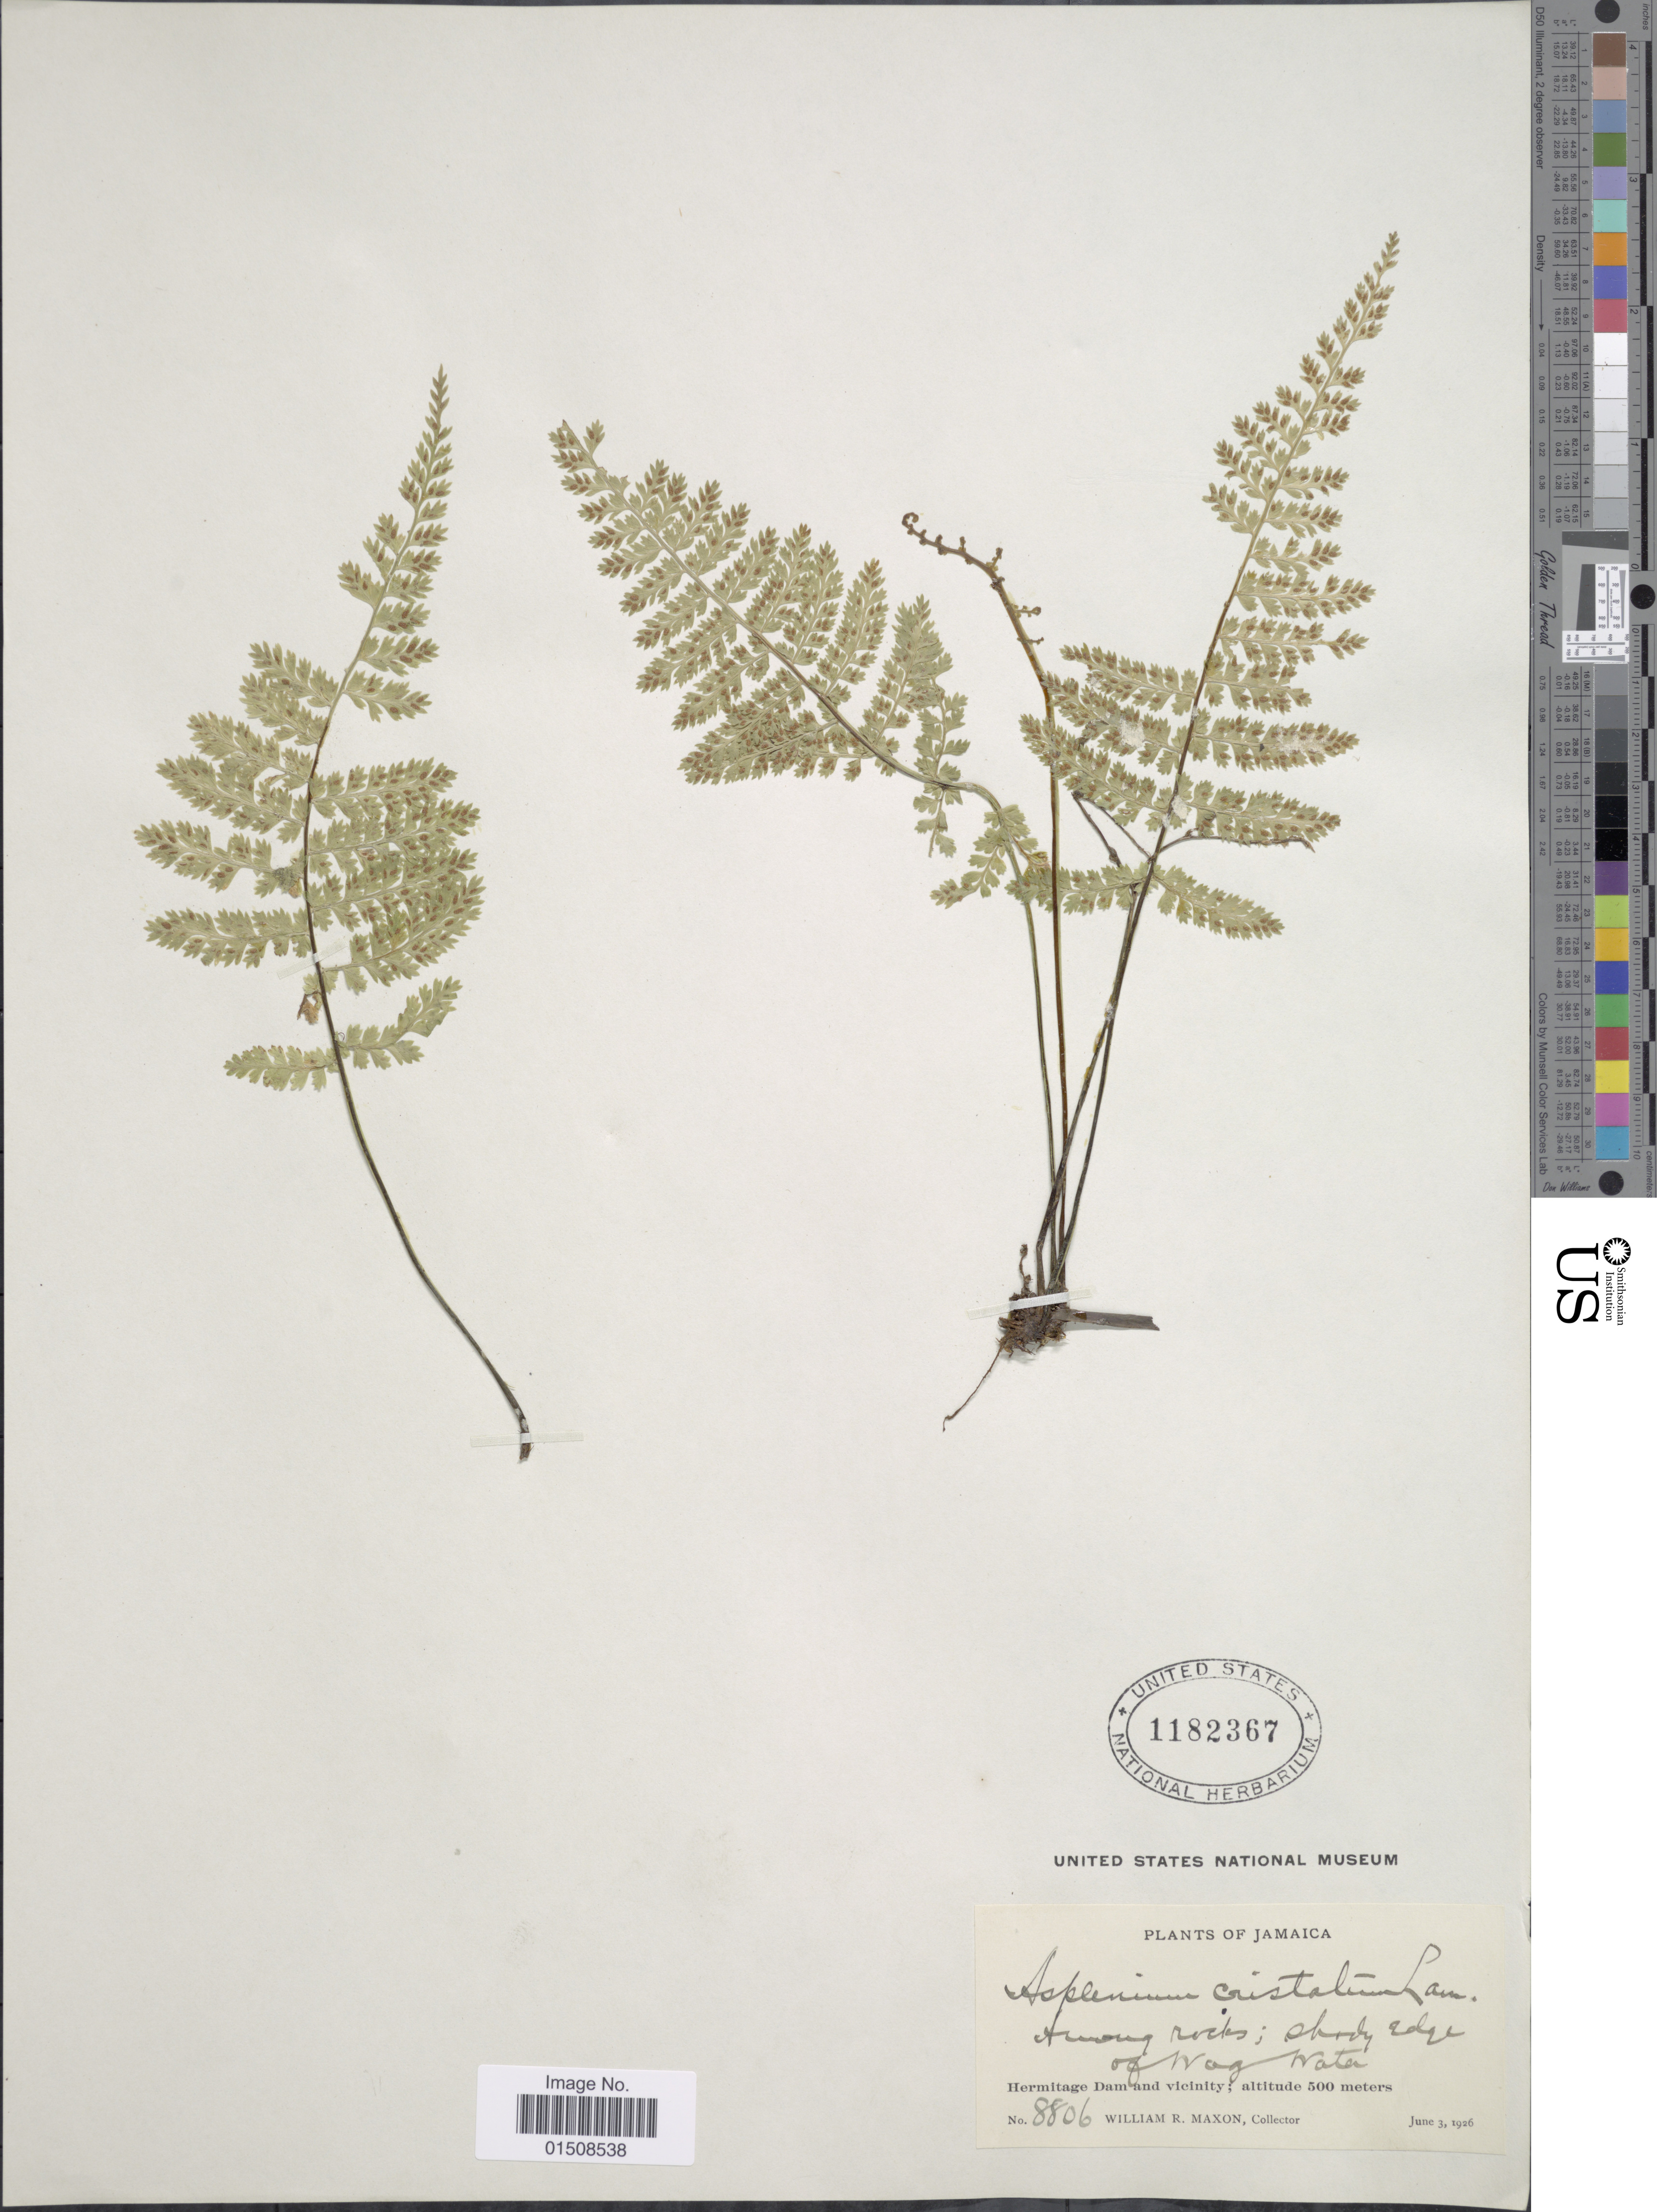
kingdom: Plantae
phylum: Tracheophyta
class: Polypodiopsida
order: Polypodiales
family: Aspleniaceae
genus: Asplenium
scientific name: Asplenium cristatum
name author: Lam.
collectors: W. R. Maxon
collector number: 8806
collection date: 1926-06-03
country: Jamaica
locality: Hermitage Dam and vicinity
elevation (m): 500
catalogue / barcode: US 1182367